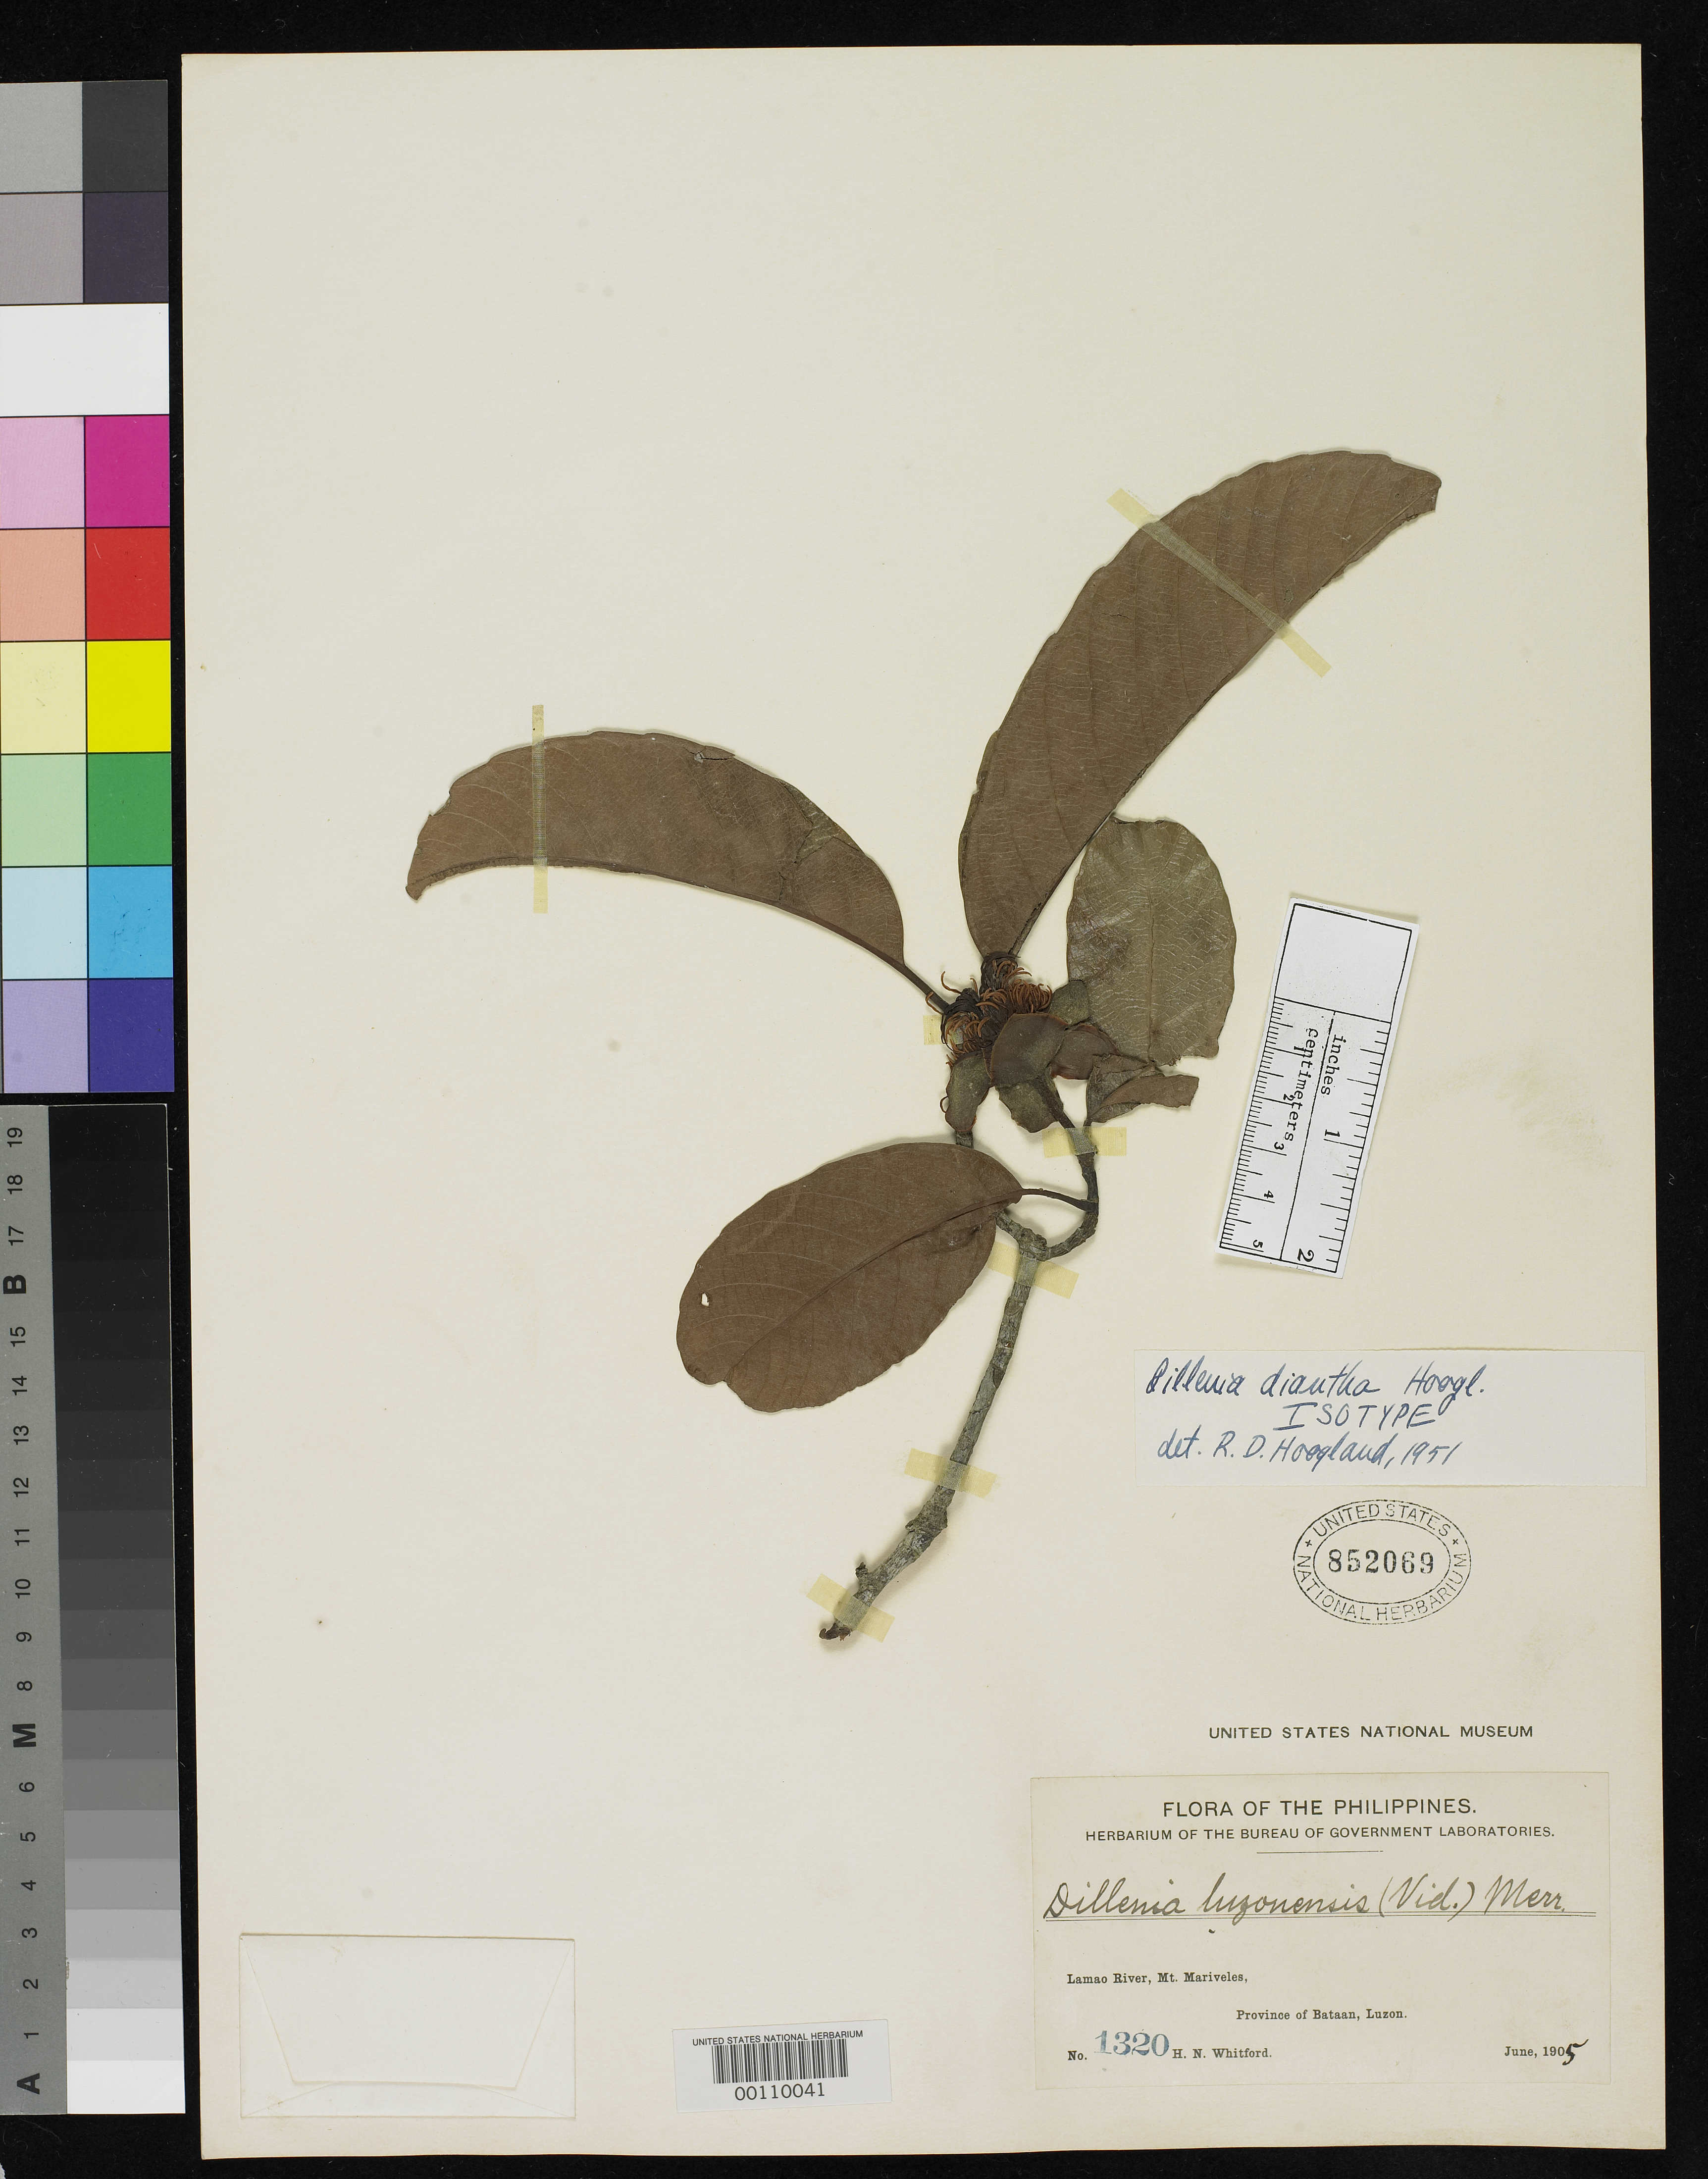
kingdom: Plantae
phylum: Tracheophyta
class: Magnoliopsida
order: Dilleniales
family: Dilleniaceae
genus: Dillenia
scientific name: Dillenia diantha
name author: Hoogland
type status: Isotype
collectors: H. N. Whitford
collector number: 1320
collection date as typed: Jun 1905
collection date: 1905-06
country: Philippines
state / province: Central Luzon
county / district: Bataan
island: Luzon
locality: Lamao River, Mt Mariveles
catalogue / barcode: US 852069